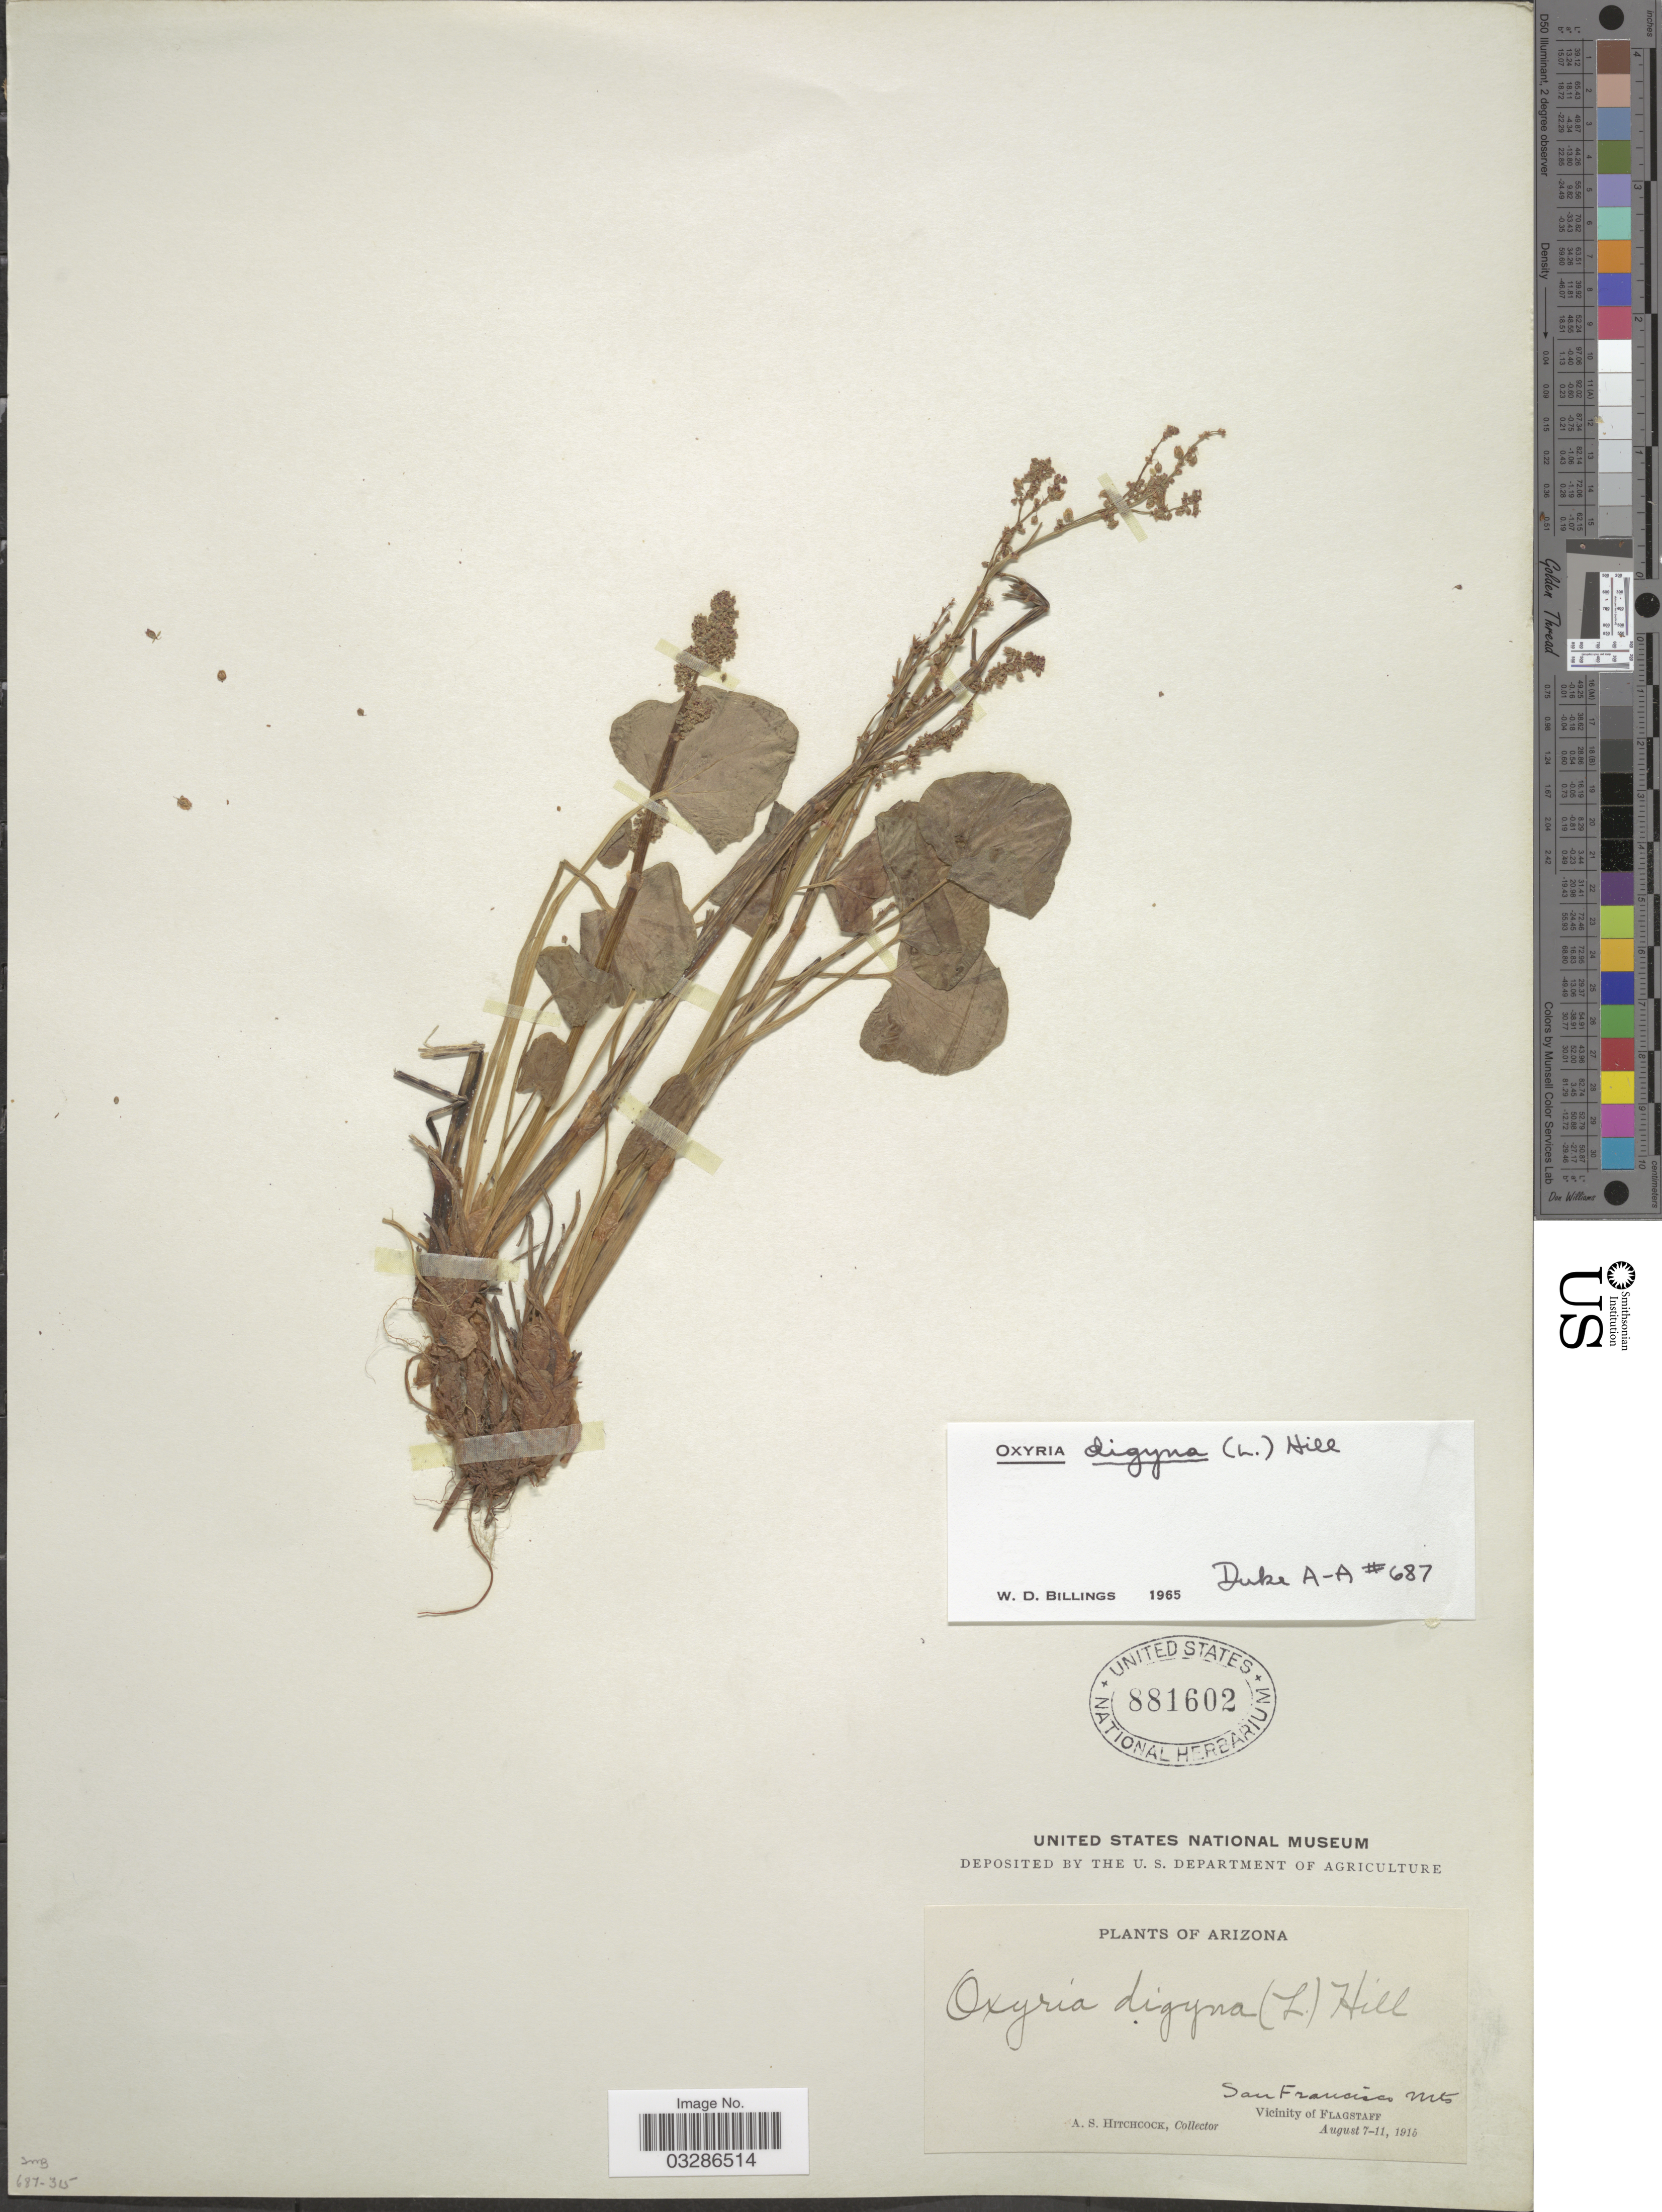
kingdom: Plantae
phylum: Tracheophyta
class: Magnoliopsida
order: Caryophyllales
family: Polygonaceae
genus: Oxyria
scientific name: Oxyria digyna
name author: (L.) Hill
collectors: A. S. Hitchcock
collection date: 1915-08-07/1915-08-11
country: United States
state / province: Arizona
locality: San Francisco Mts, Vicinity of Flagstaff.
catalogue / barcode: US 881602